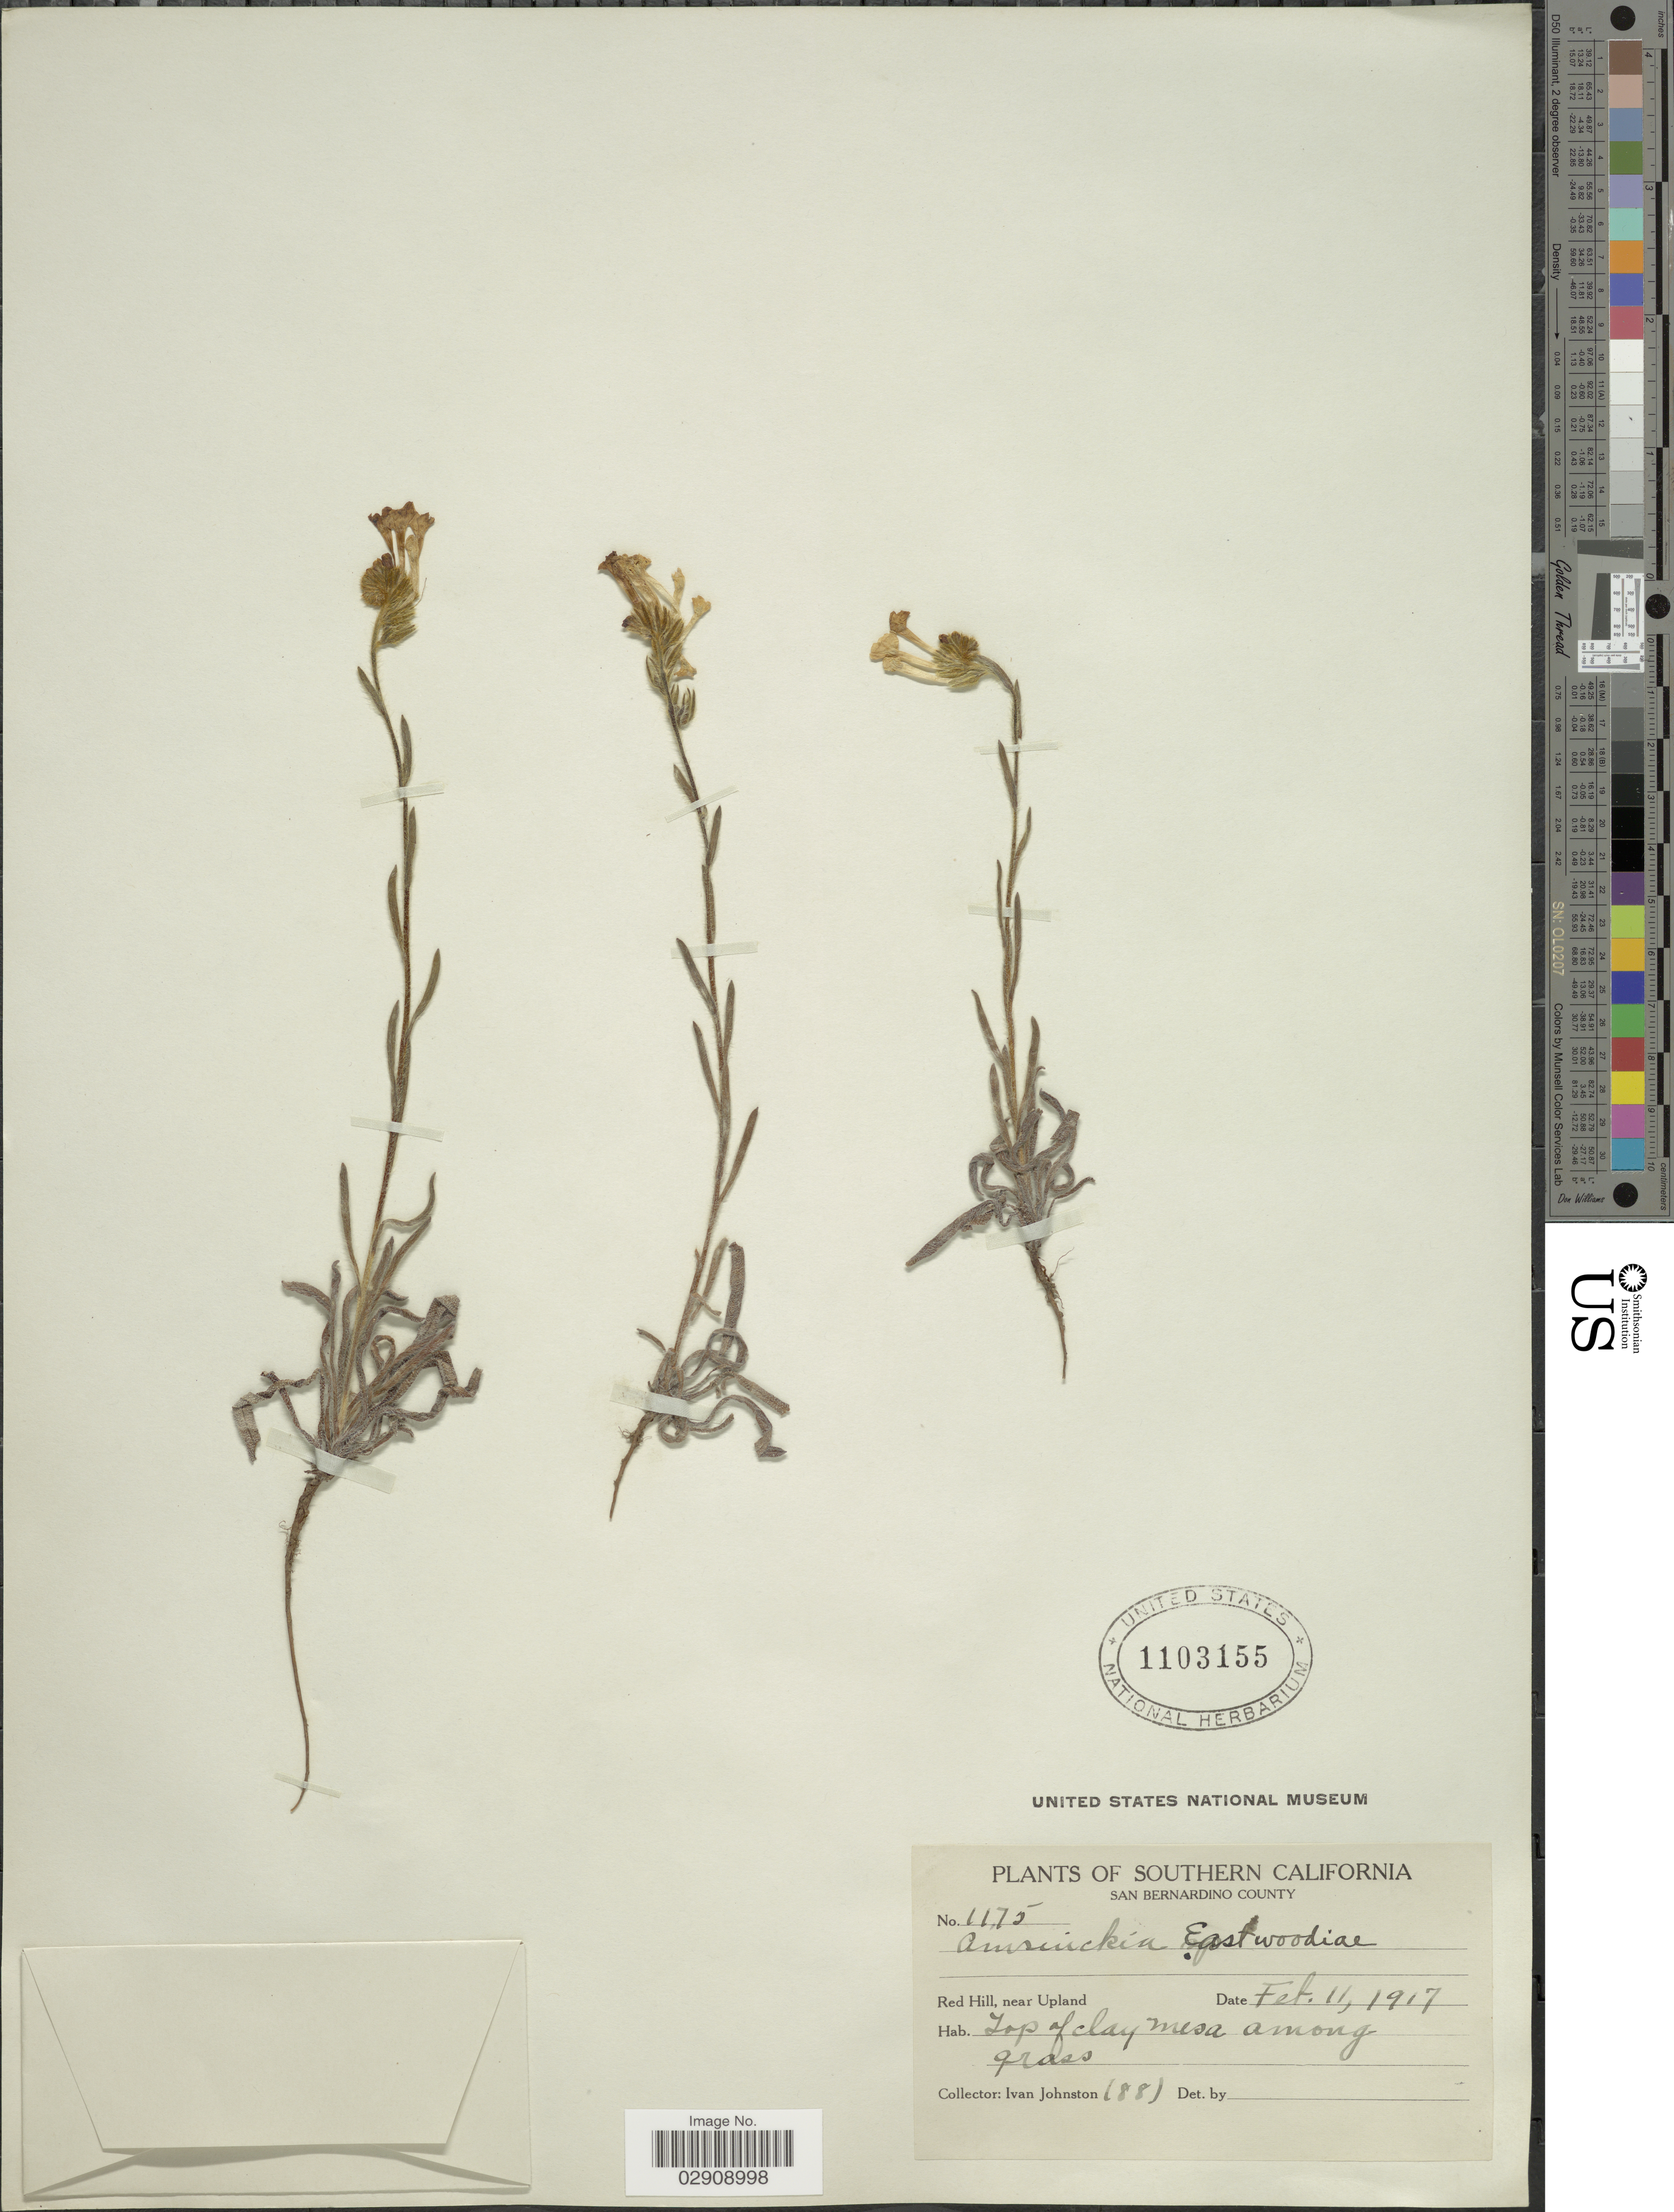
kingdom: Plantae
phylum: Tracheophyta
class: Magnoliopsida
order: Boraginales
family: Boraginaceae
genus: Amsinckia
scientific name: Amsinckia eastwoodiae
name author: J.F. Macbr.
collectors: I.M. Johnston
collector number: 1175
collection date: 1917-02-11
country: United States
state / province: California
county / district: San Bernardino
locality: Red Hill, near Upland. San Bernardino County. Southern California.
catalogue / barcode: US 1103155